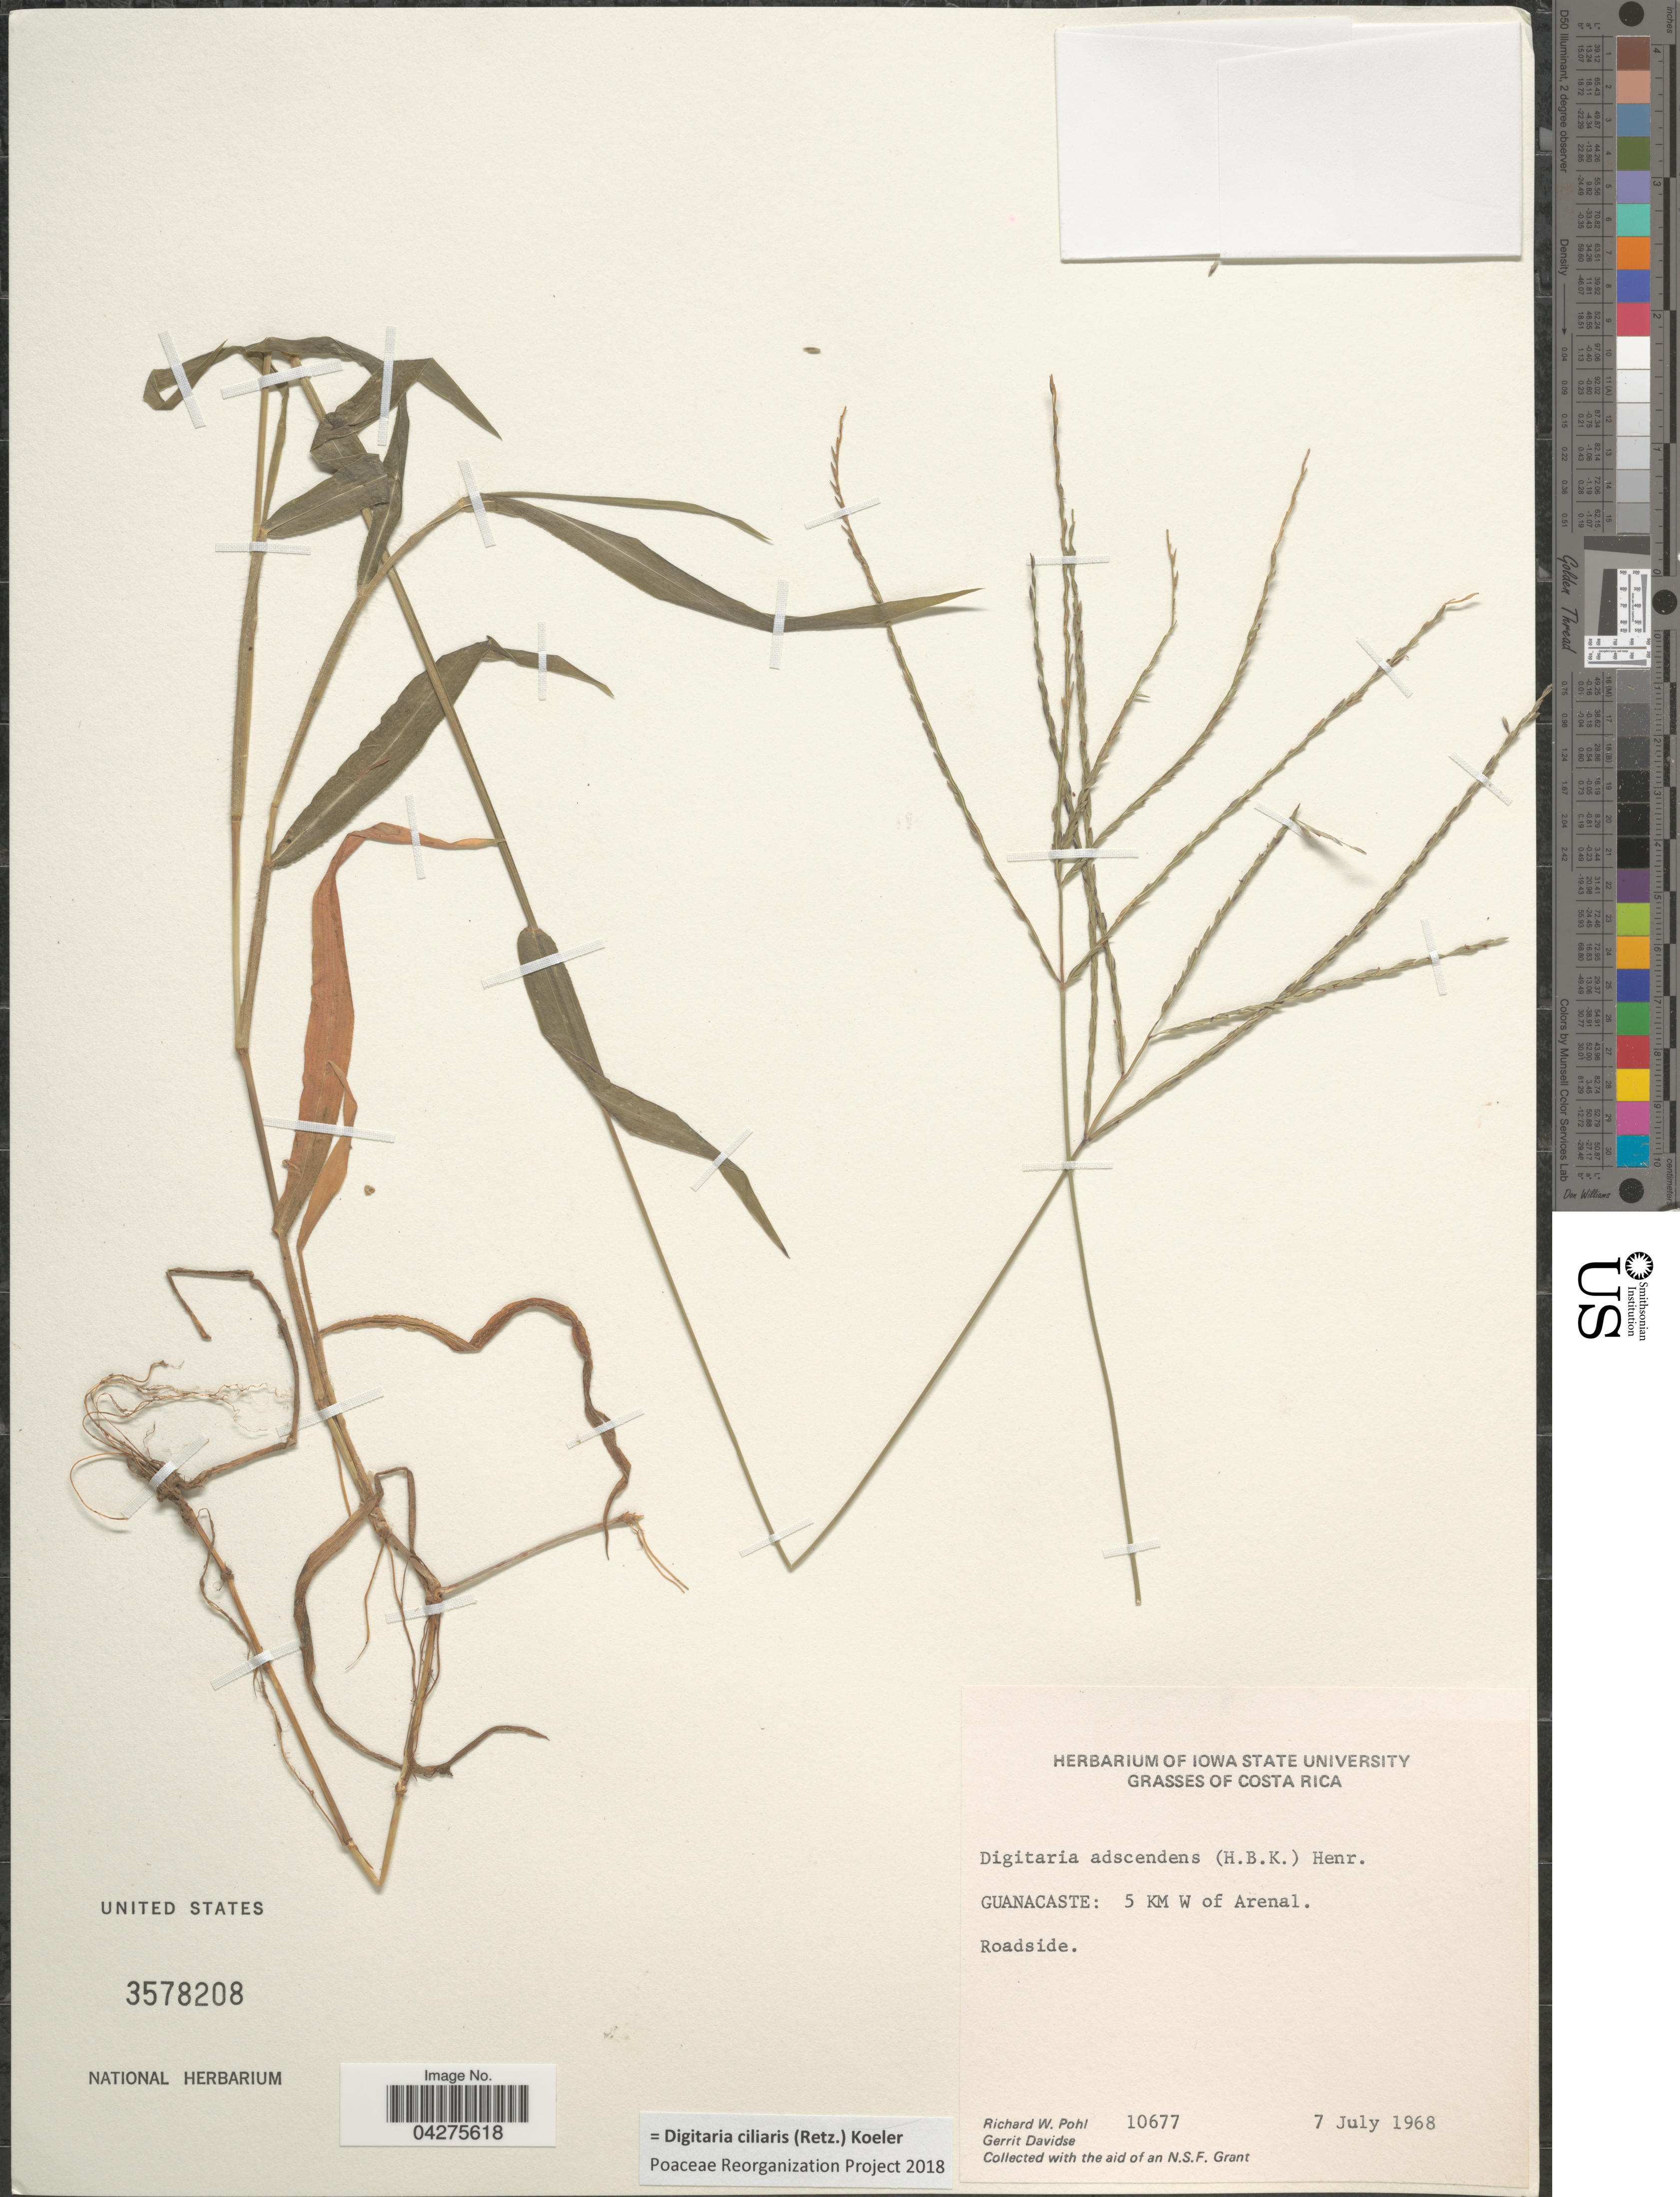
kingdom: Plantae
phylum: Tracheophyta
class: Liliopsida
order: Poales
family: Poaceae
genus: Digitaria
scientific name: Digitaria ciliaris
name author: (Retz.) Koeler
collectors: R. W. Pohl & G. Davidse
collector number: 10677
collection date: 1968-07-07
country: Costa Rica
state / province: Guanacaste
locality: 5 KM W of Arenal.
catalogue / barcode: US 3578208